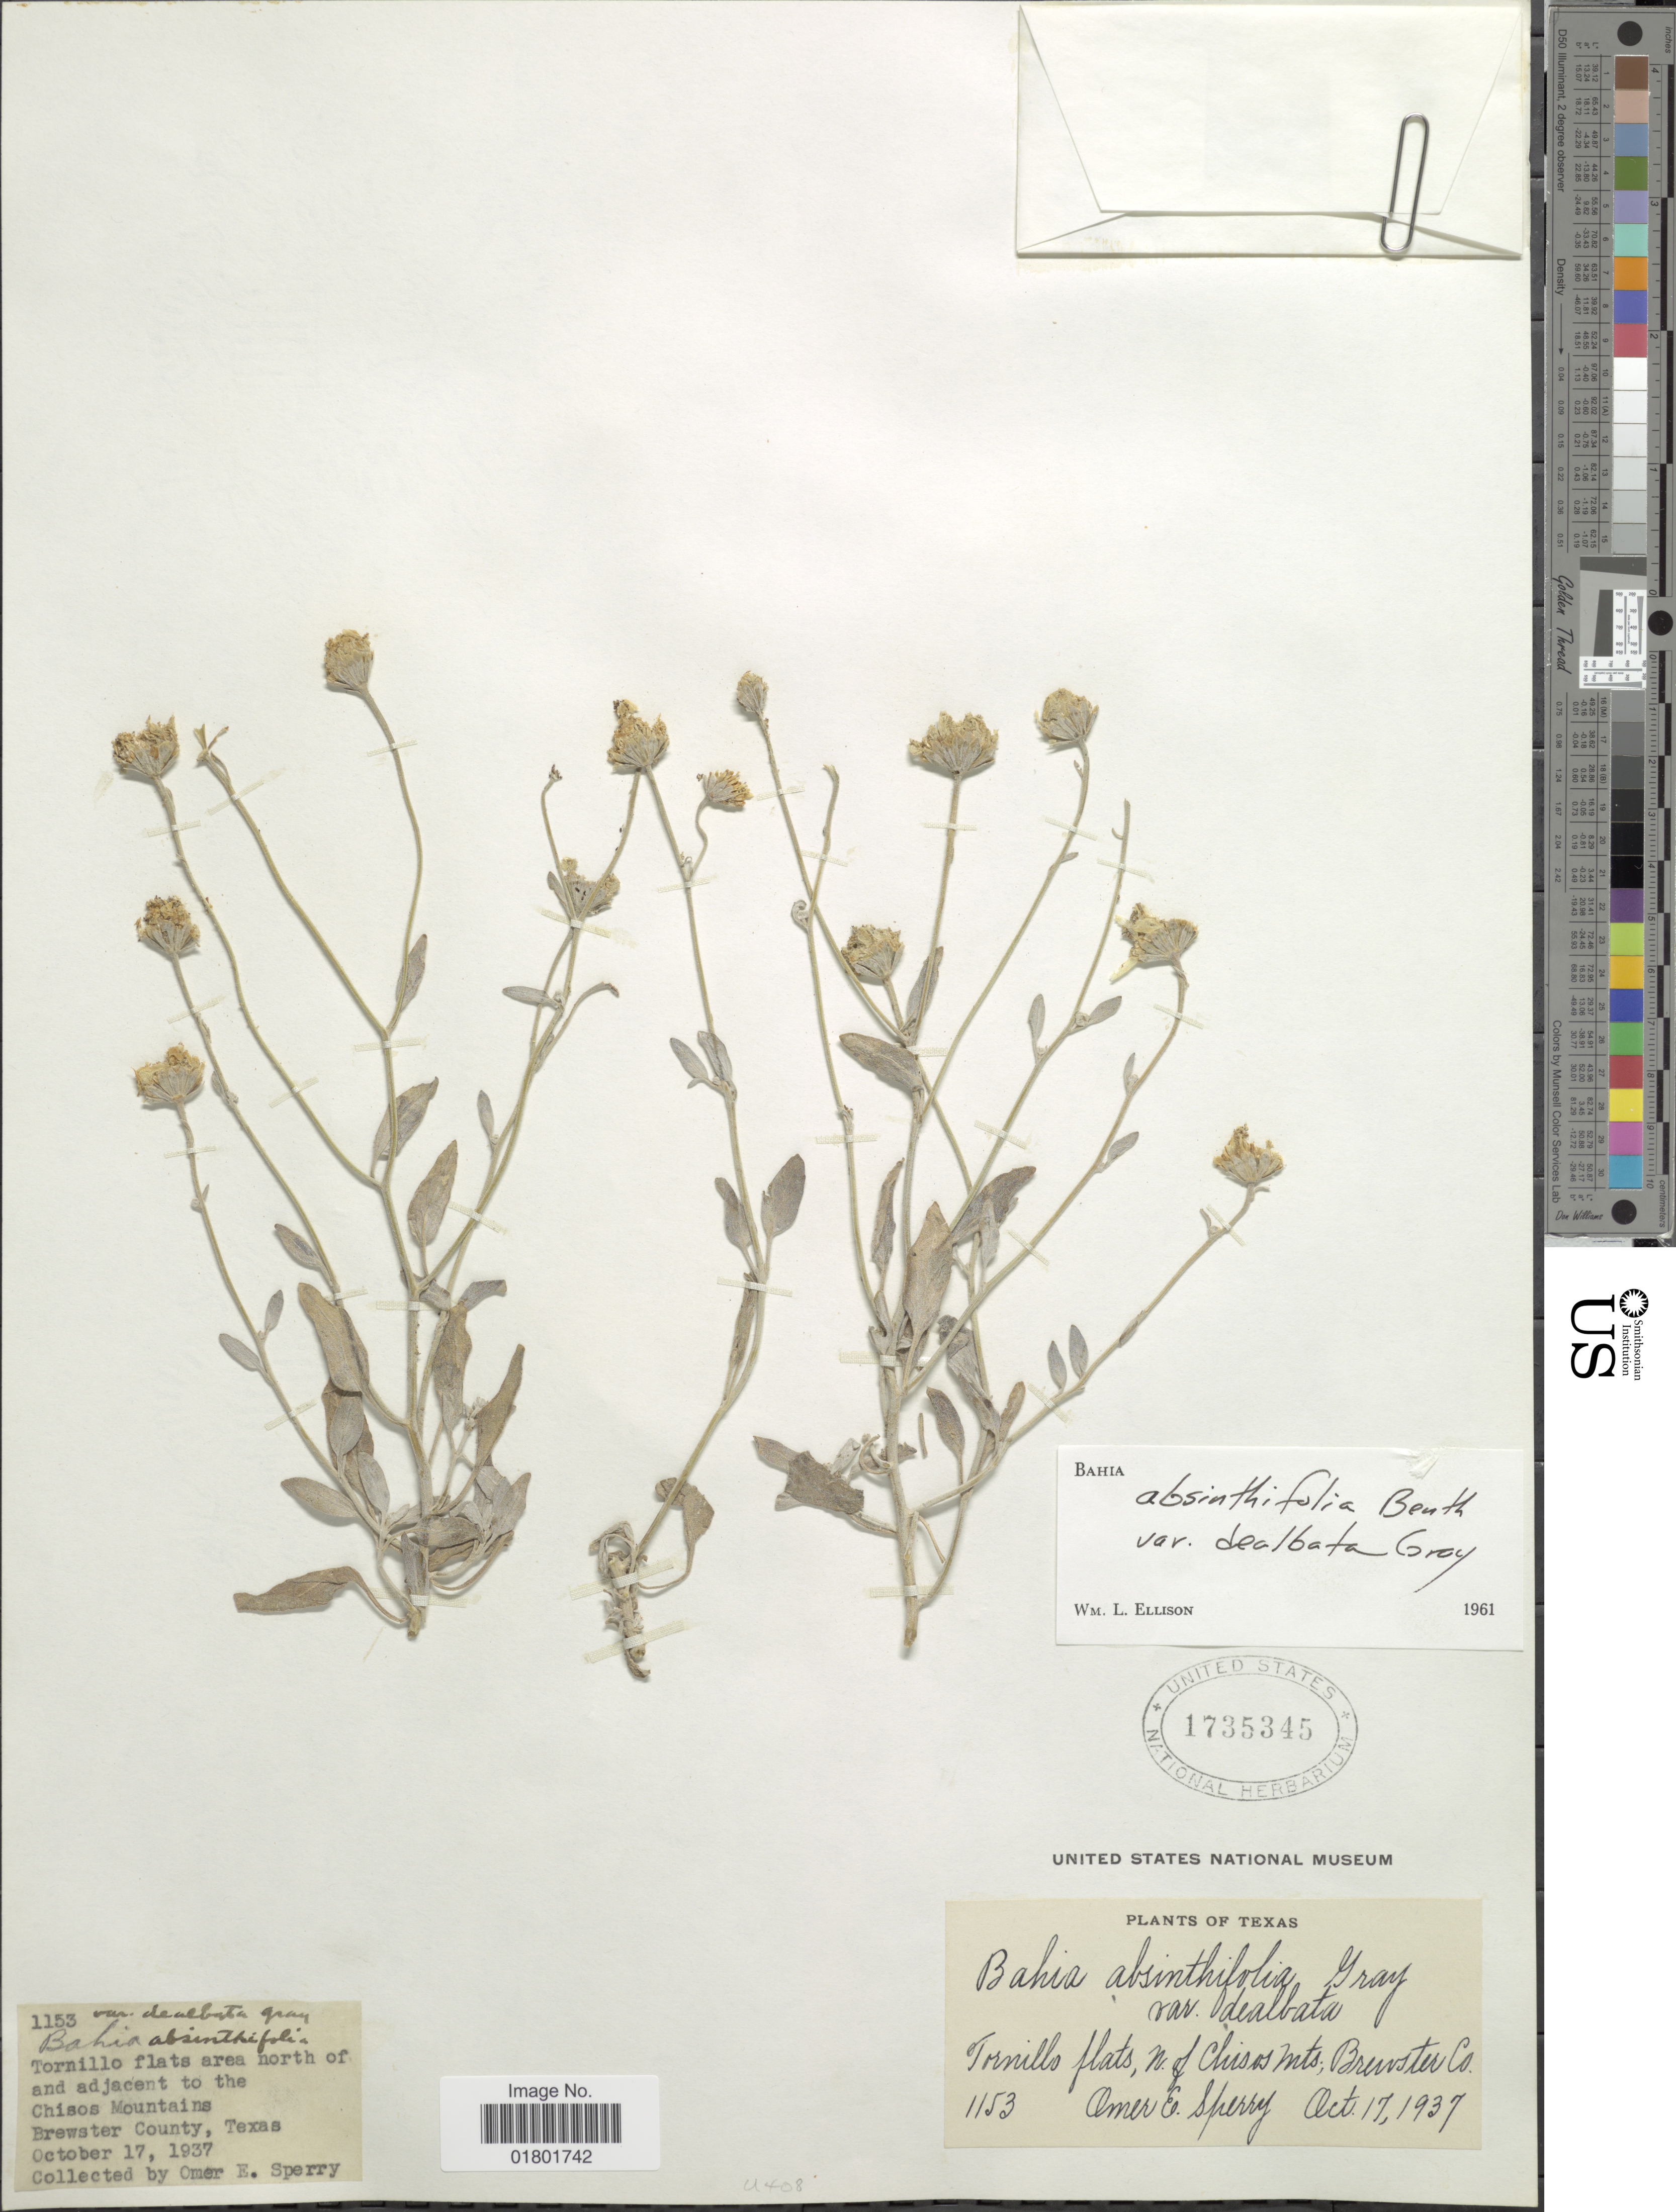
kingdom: Plantae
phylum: Tracheophyta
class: Magnoliopsida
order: Asterales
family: Asteraceae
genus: Bahia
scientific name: Bahia absinthifolia var. dealbata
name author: A. Gray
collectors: O. E. Sperry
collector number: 1153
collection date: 1937-10-17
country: United States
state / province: Texas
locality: Tornillo flats area north of and adjacent to the Chisos Mountains, Brewster County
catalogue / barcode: US 1735345